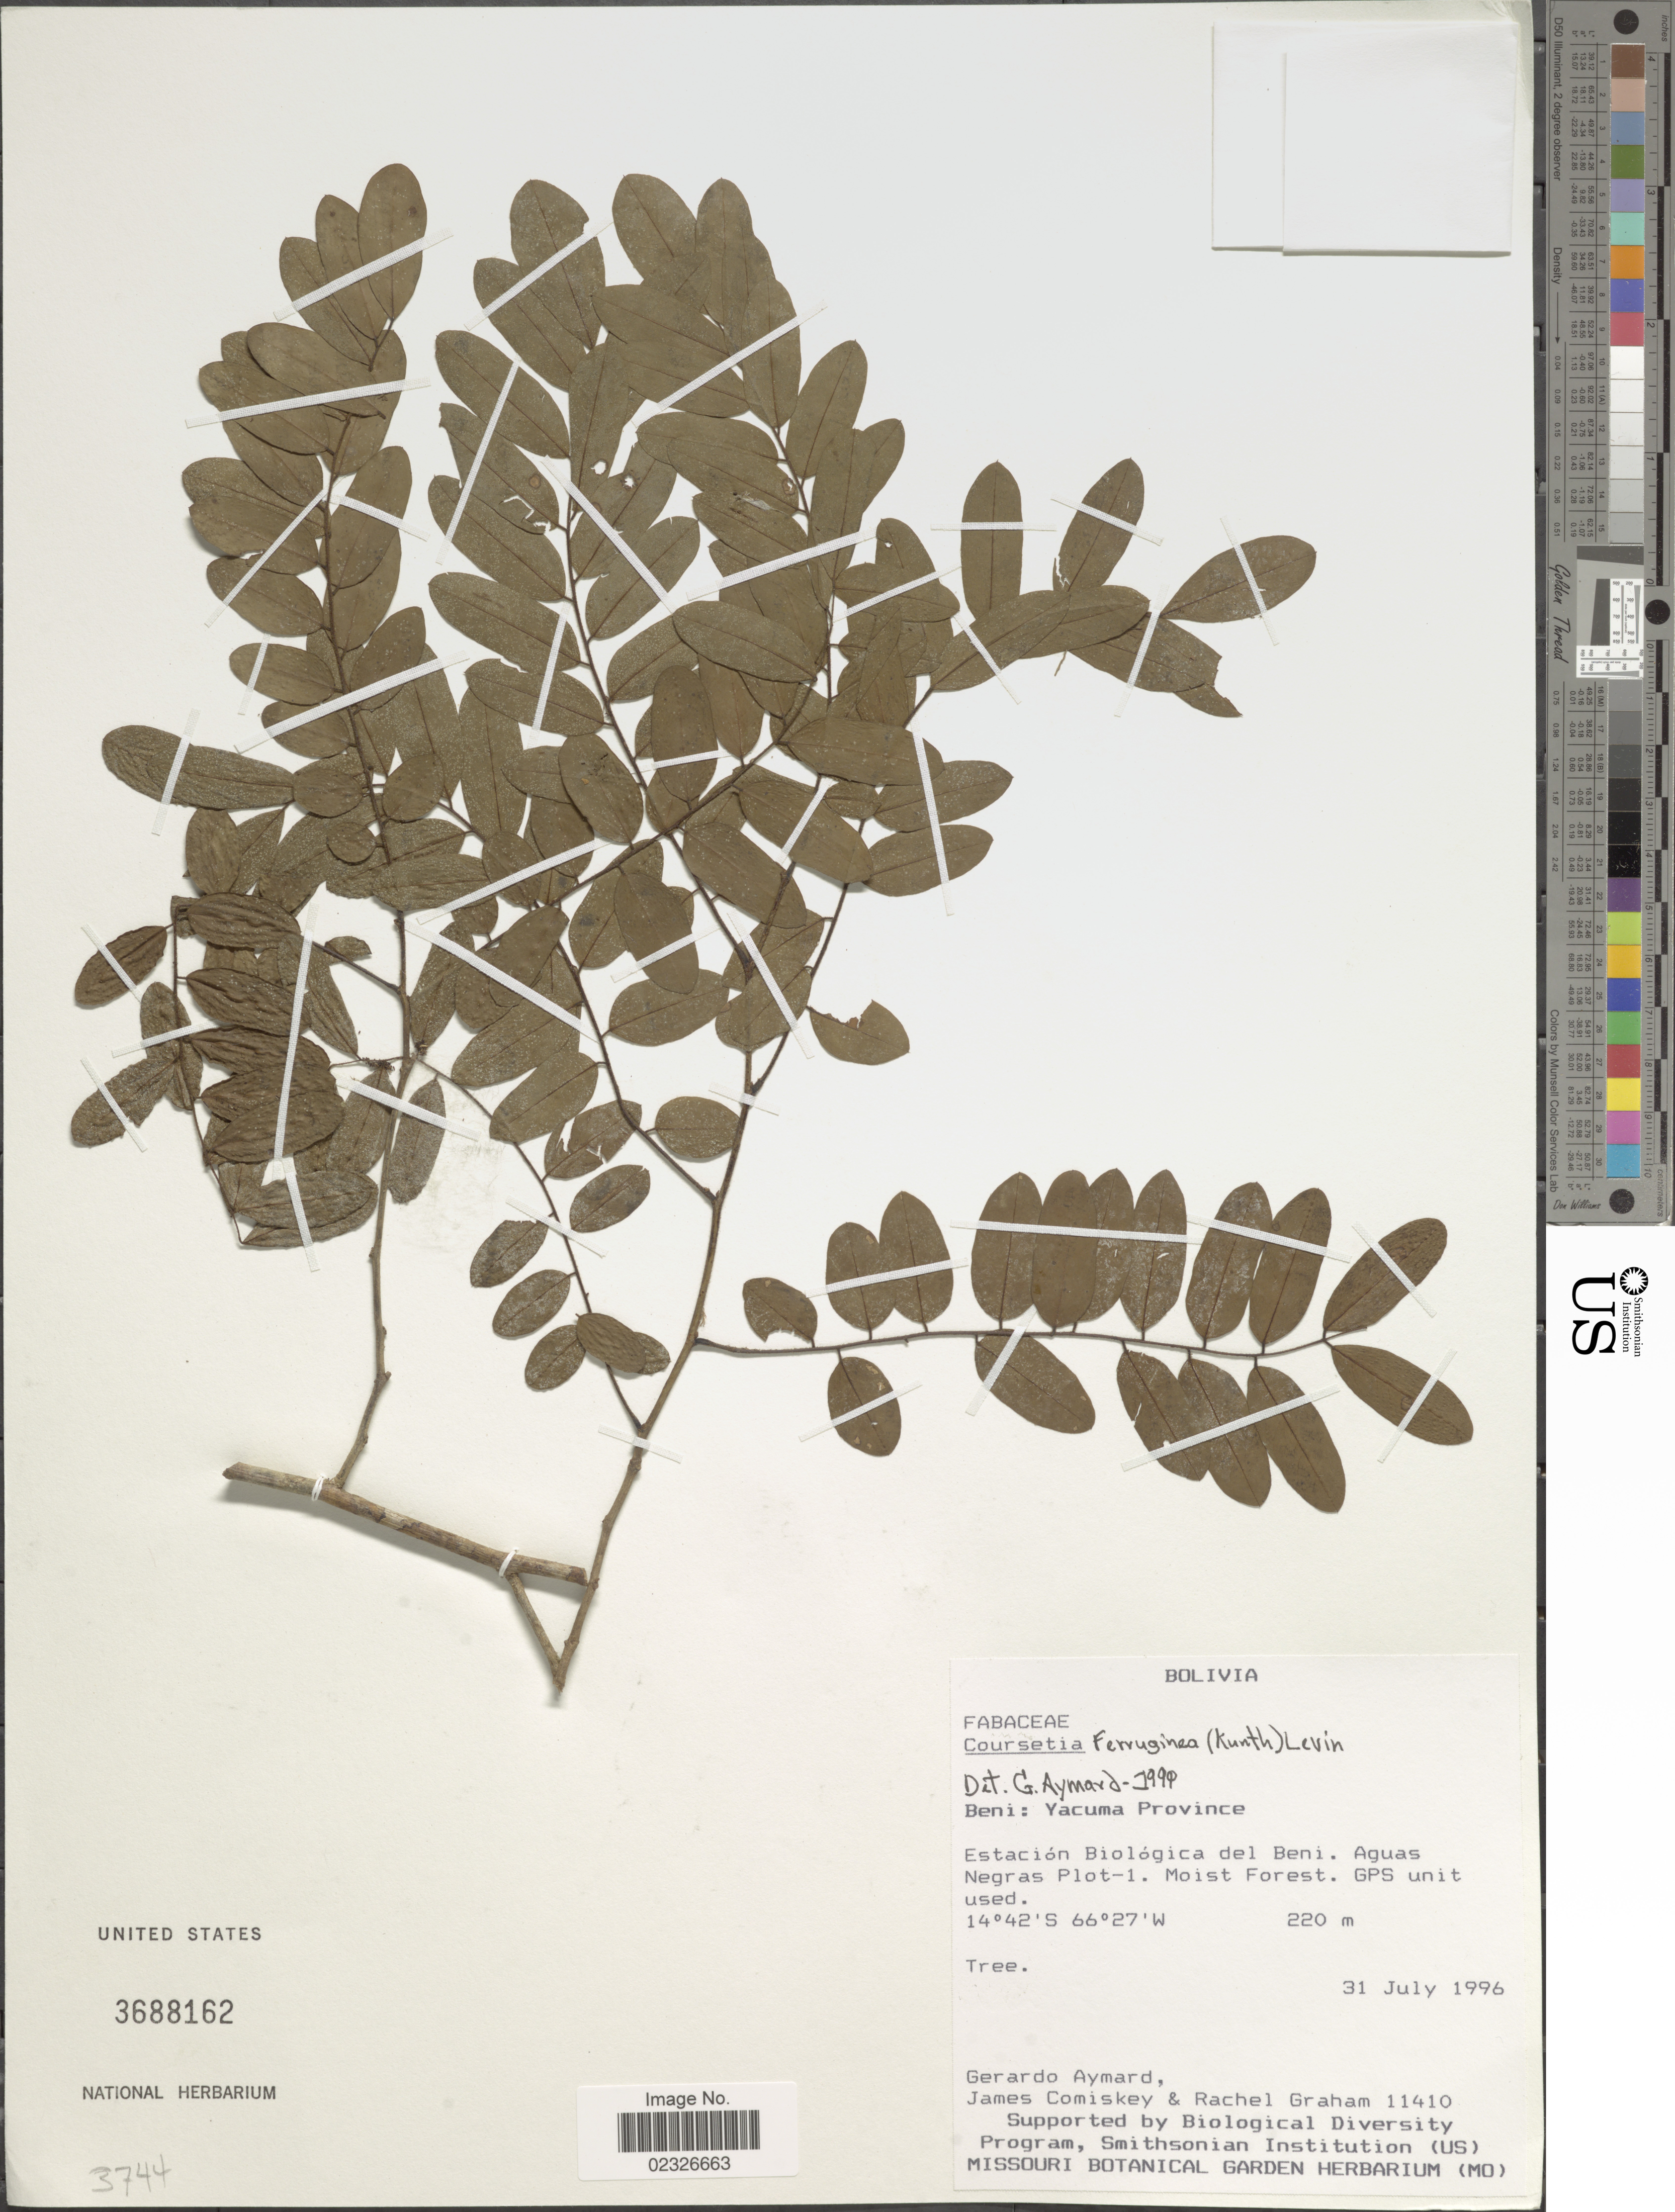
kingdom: Plantae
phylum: Tracheophyta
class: Magnoliopsida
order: Fabales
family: Fabaceae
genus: Coursetia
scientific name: Coursetia ferruginea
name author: (Kunth) Lavin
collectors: G. A. Aymard, J. A. Comiskey & R. Graham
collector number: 11410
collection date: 1996-07-31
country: Bolivia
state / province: Beni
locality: Beni: Yacuma Province. Estación Biológica del Beni. Aguas Negras Plot-1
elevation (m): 220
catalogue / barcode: US 3688162